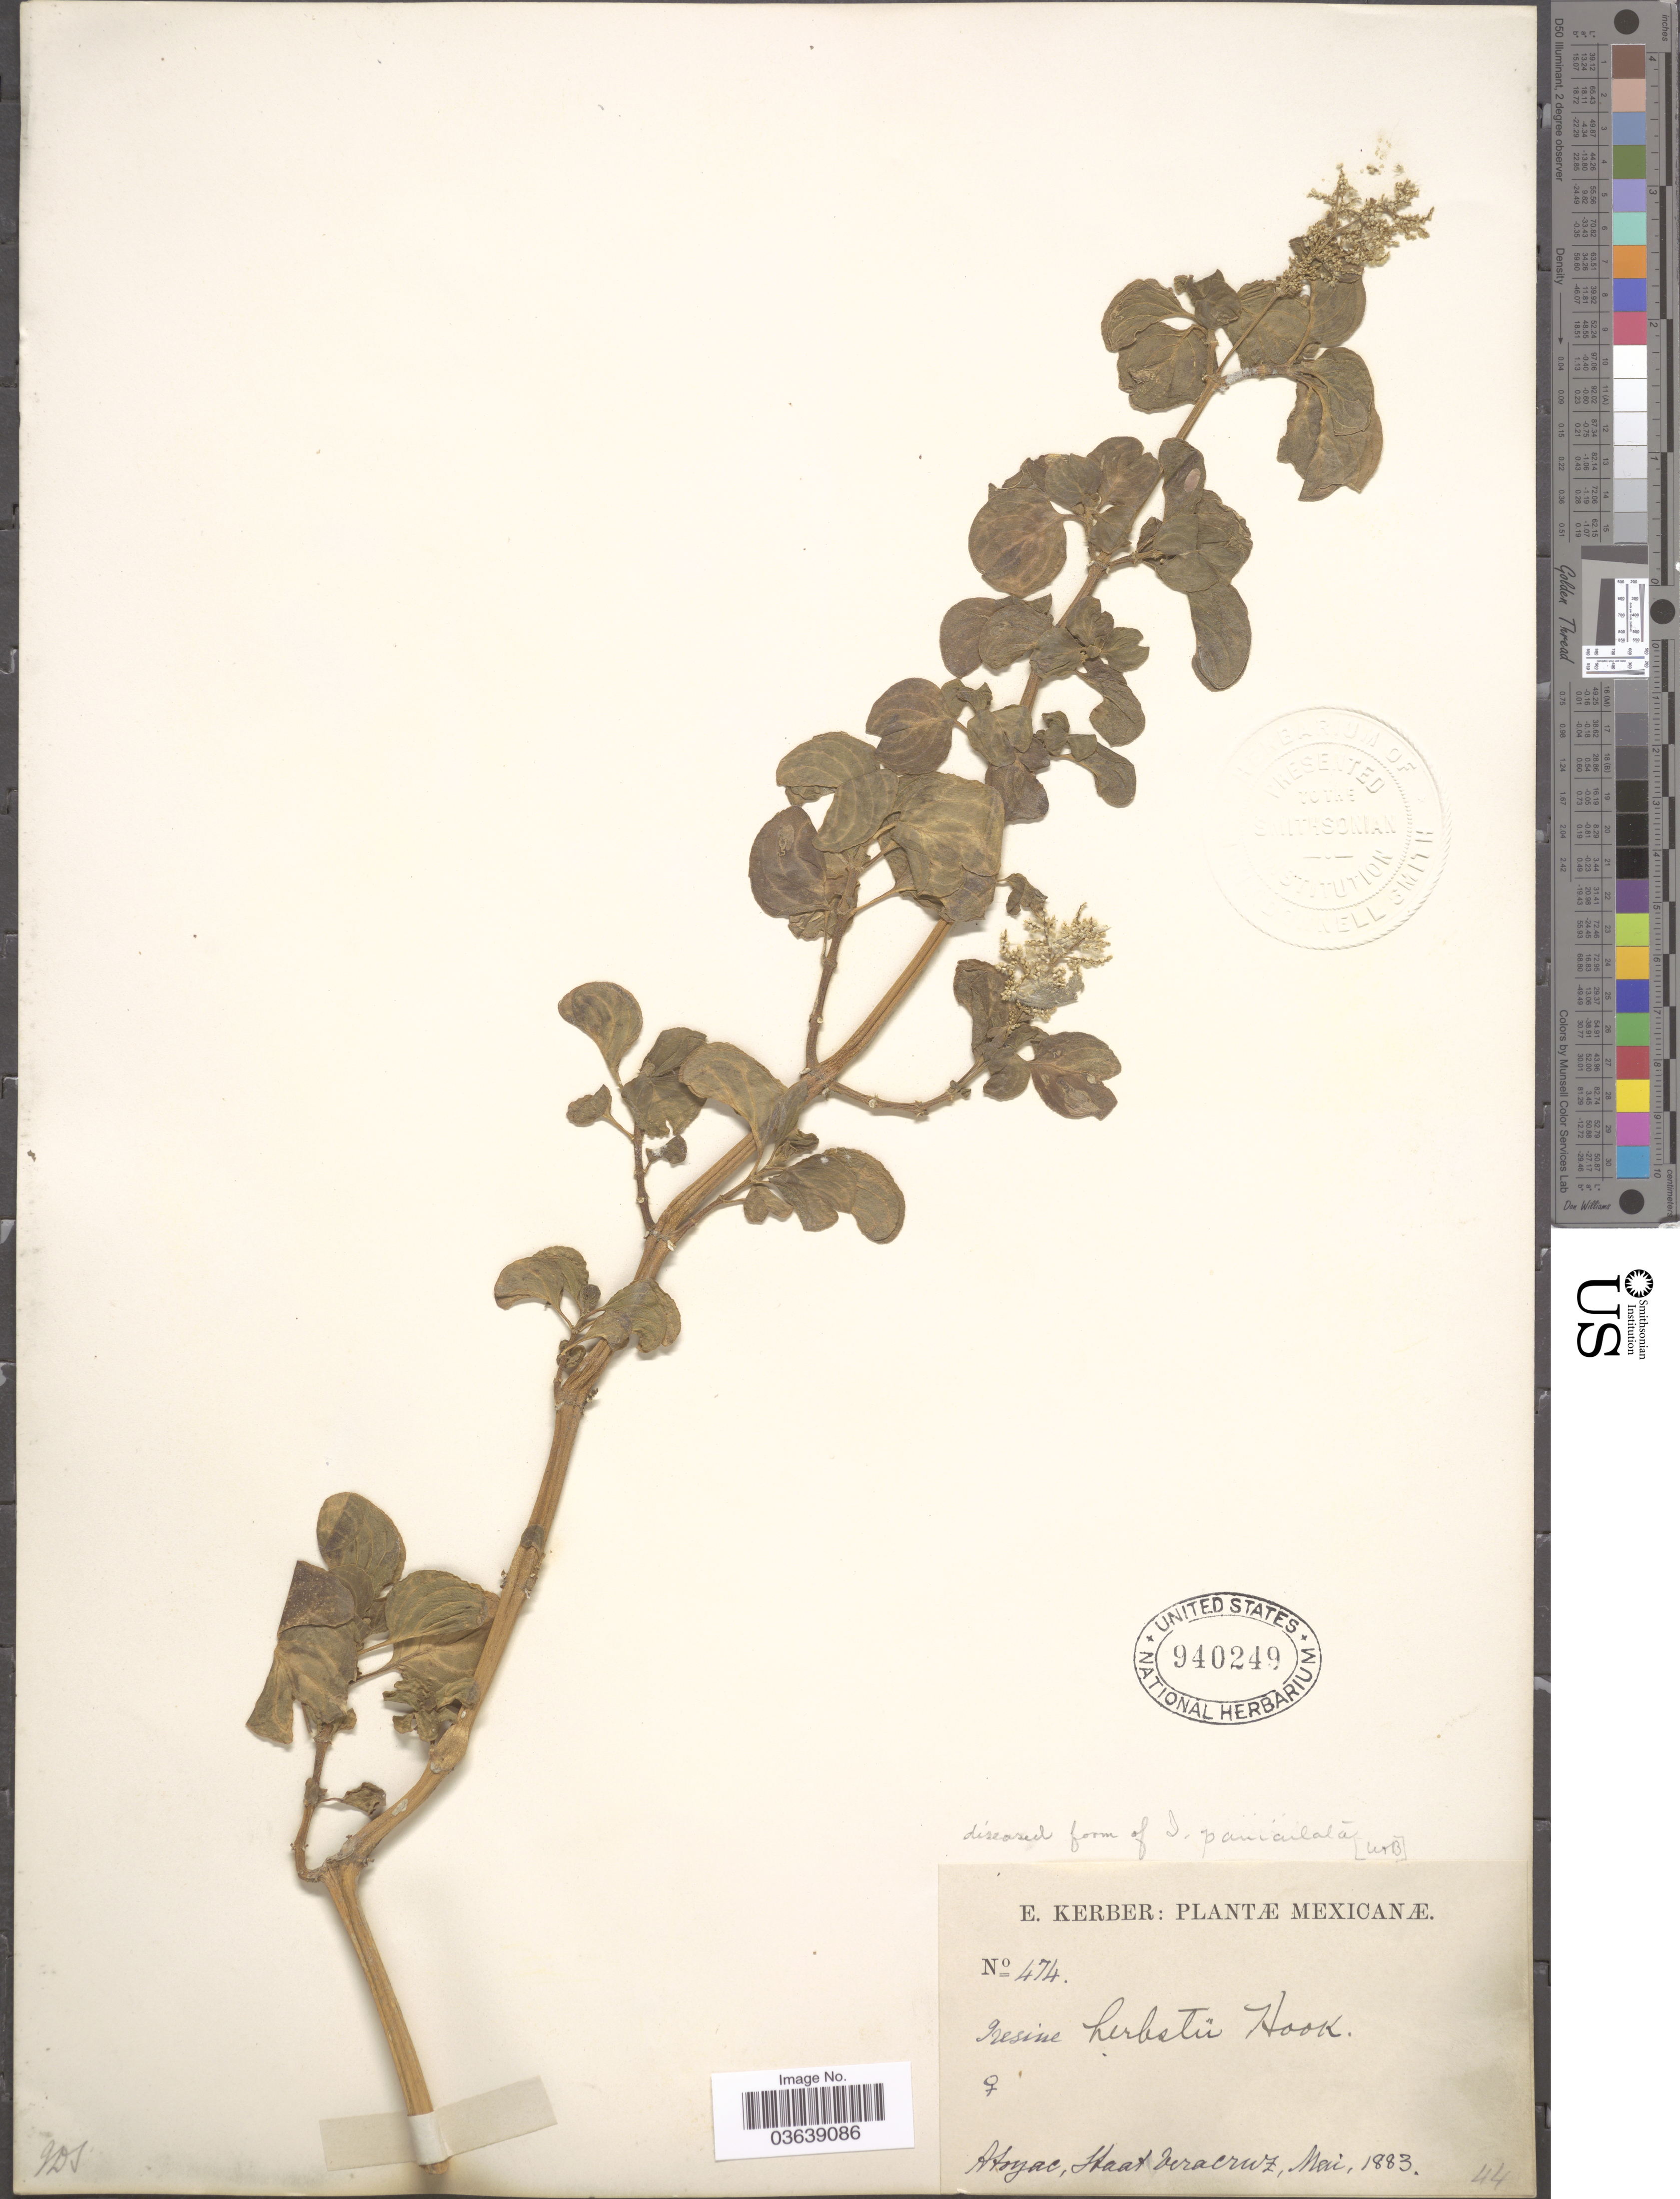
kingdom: Plantae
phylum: Tracheophyta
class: Magnoliopsida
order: Caryophyllales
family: Amaranthaceae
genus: Iresine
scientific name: Iresine herbstii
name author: Hook.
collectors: E. Kerber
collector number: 474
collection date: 1883-05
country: Mexico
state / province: Veracruz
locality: Atoyac, Staat Veracruz.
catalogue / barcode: US 940249